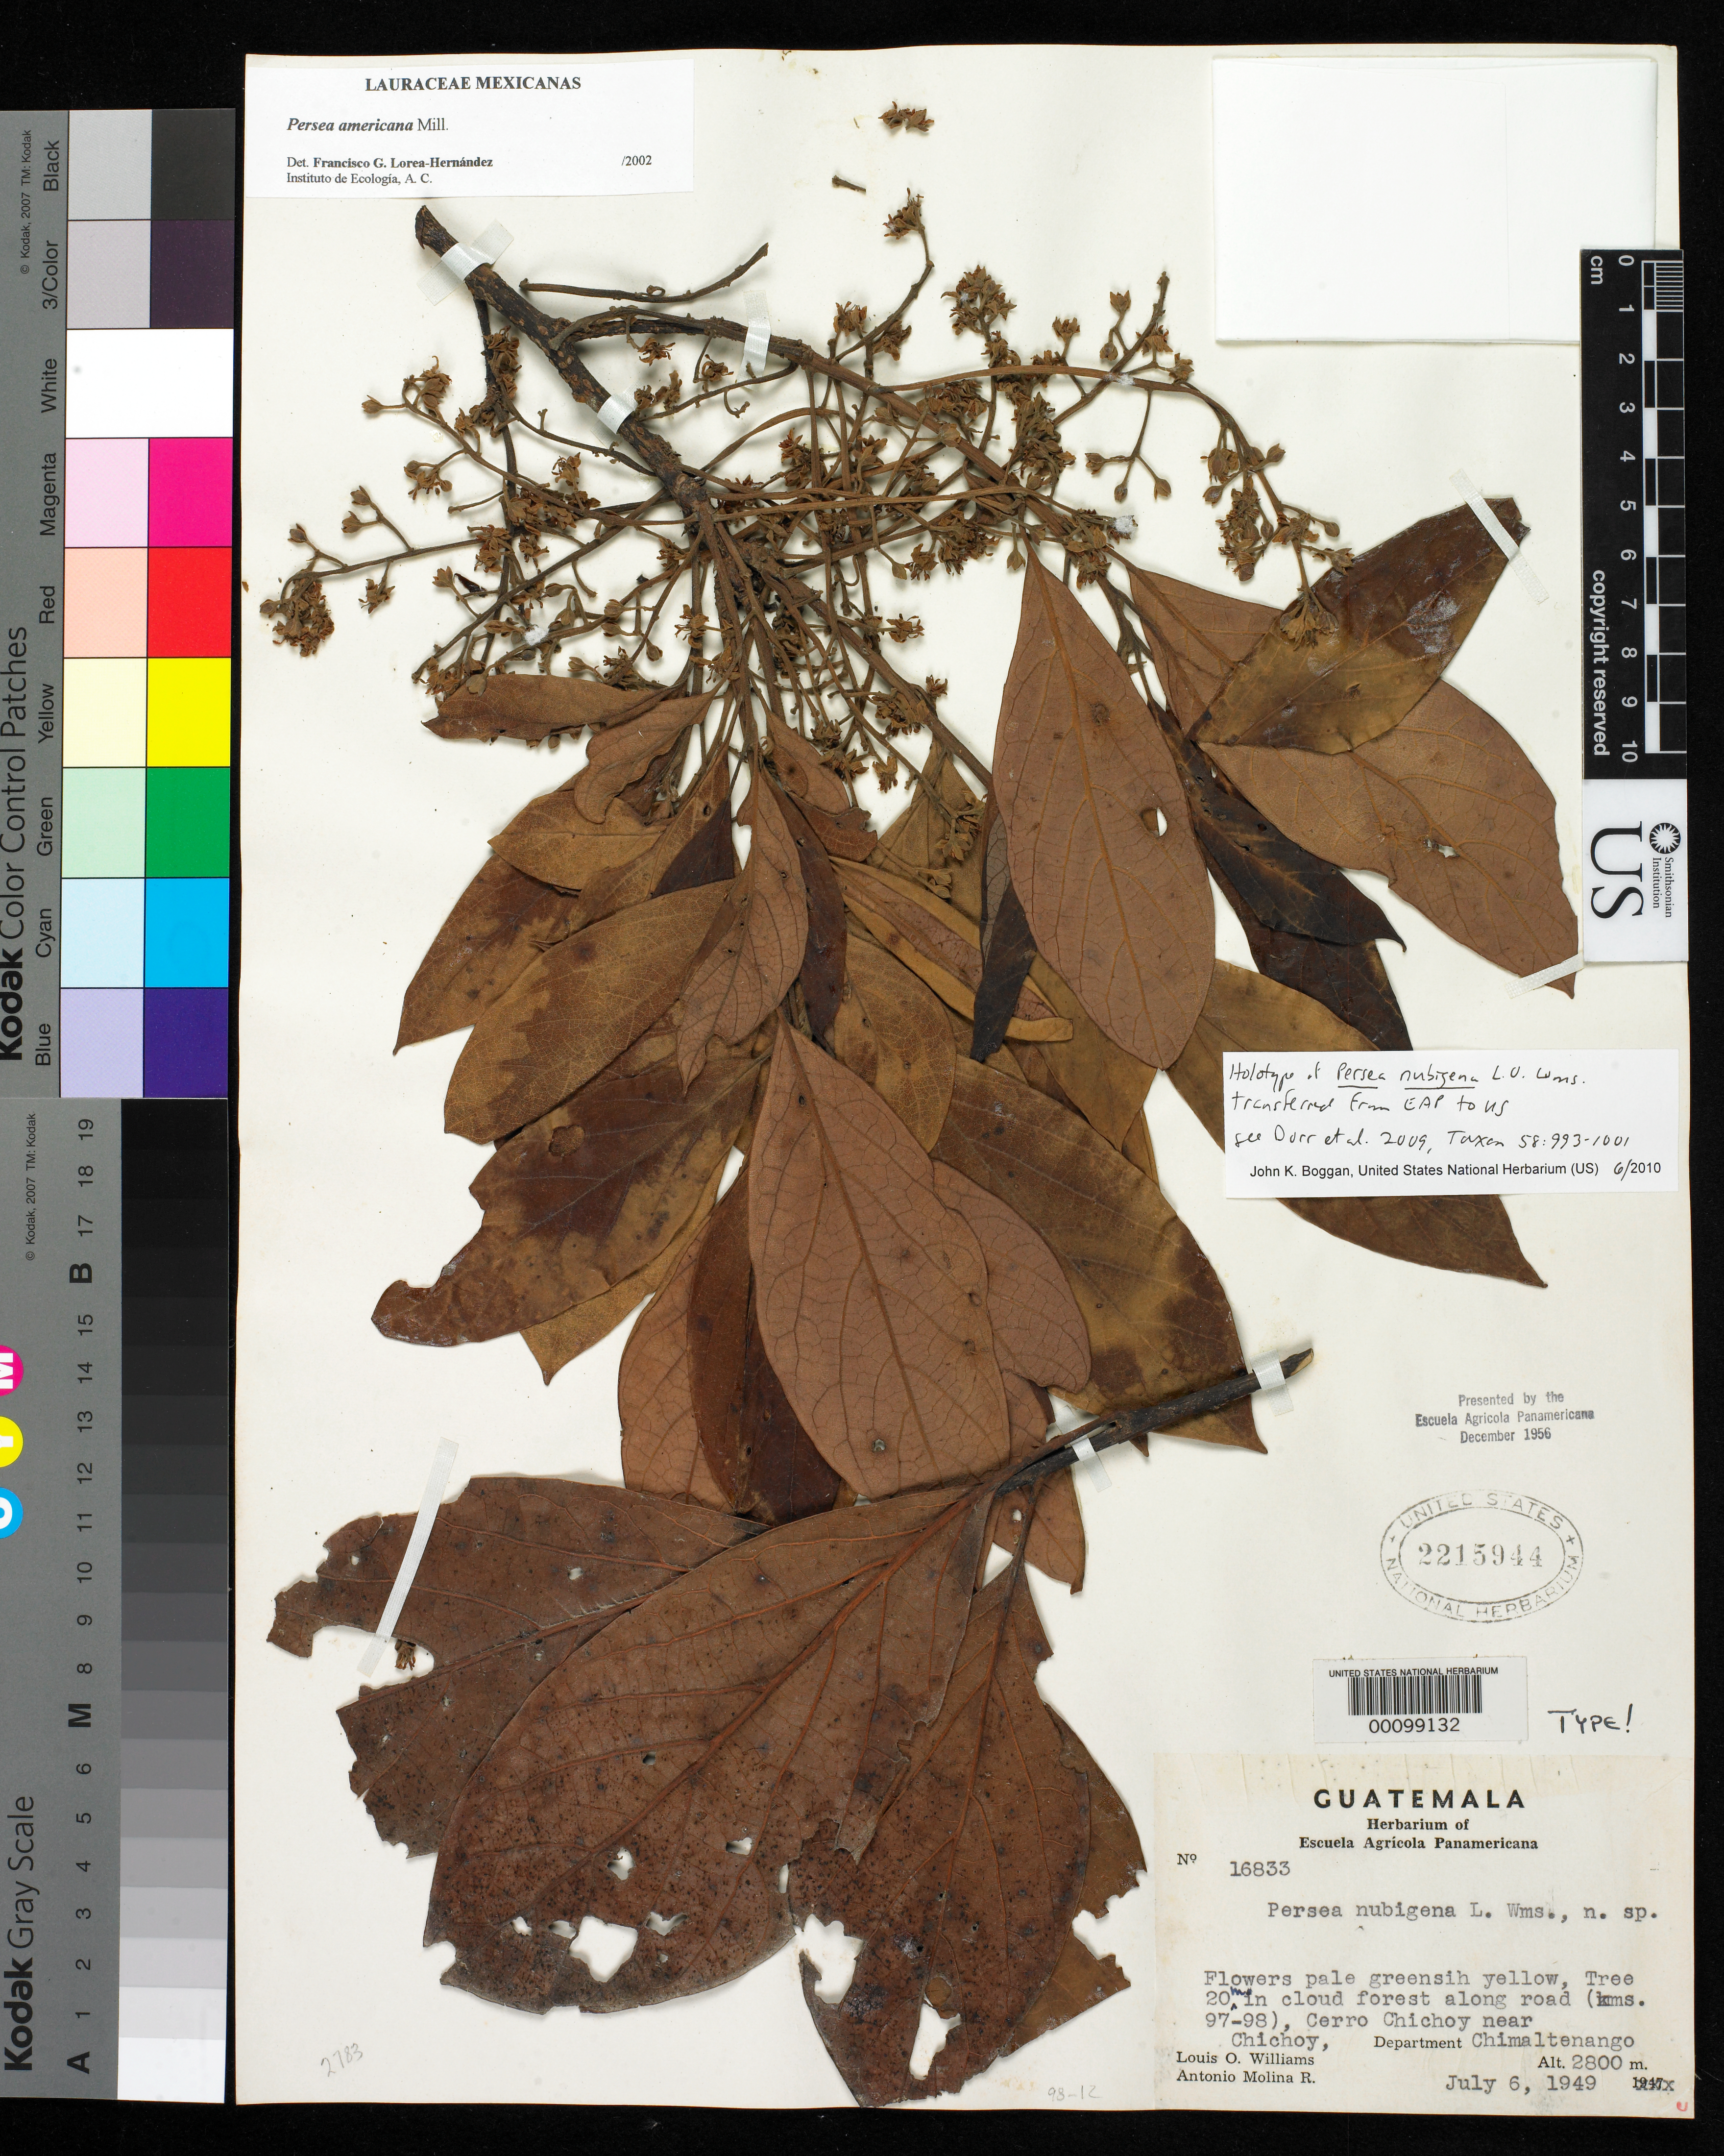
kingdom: Plantae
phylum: Tracheophyta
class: Magnoliopsida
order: Laurales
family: Lauraceae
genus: Persea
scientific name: Persea nubigena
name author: L.O. Williams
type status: Holotype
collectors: L. O. Williams & A. Molina R.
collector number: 16833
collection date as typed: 06 Jul 1949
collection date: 1949-07-06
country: Guatemala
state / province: Chimaltenango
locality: Cerro Chichoy, near Chichoy.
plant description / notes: "Presented by the Escuela Agricola Panamericana December 1956." Holotype, transferred from EAP to US (see Dorr et al. 2009, Taxon 58: 993-1001).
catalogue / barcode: US 2215944